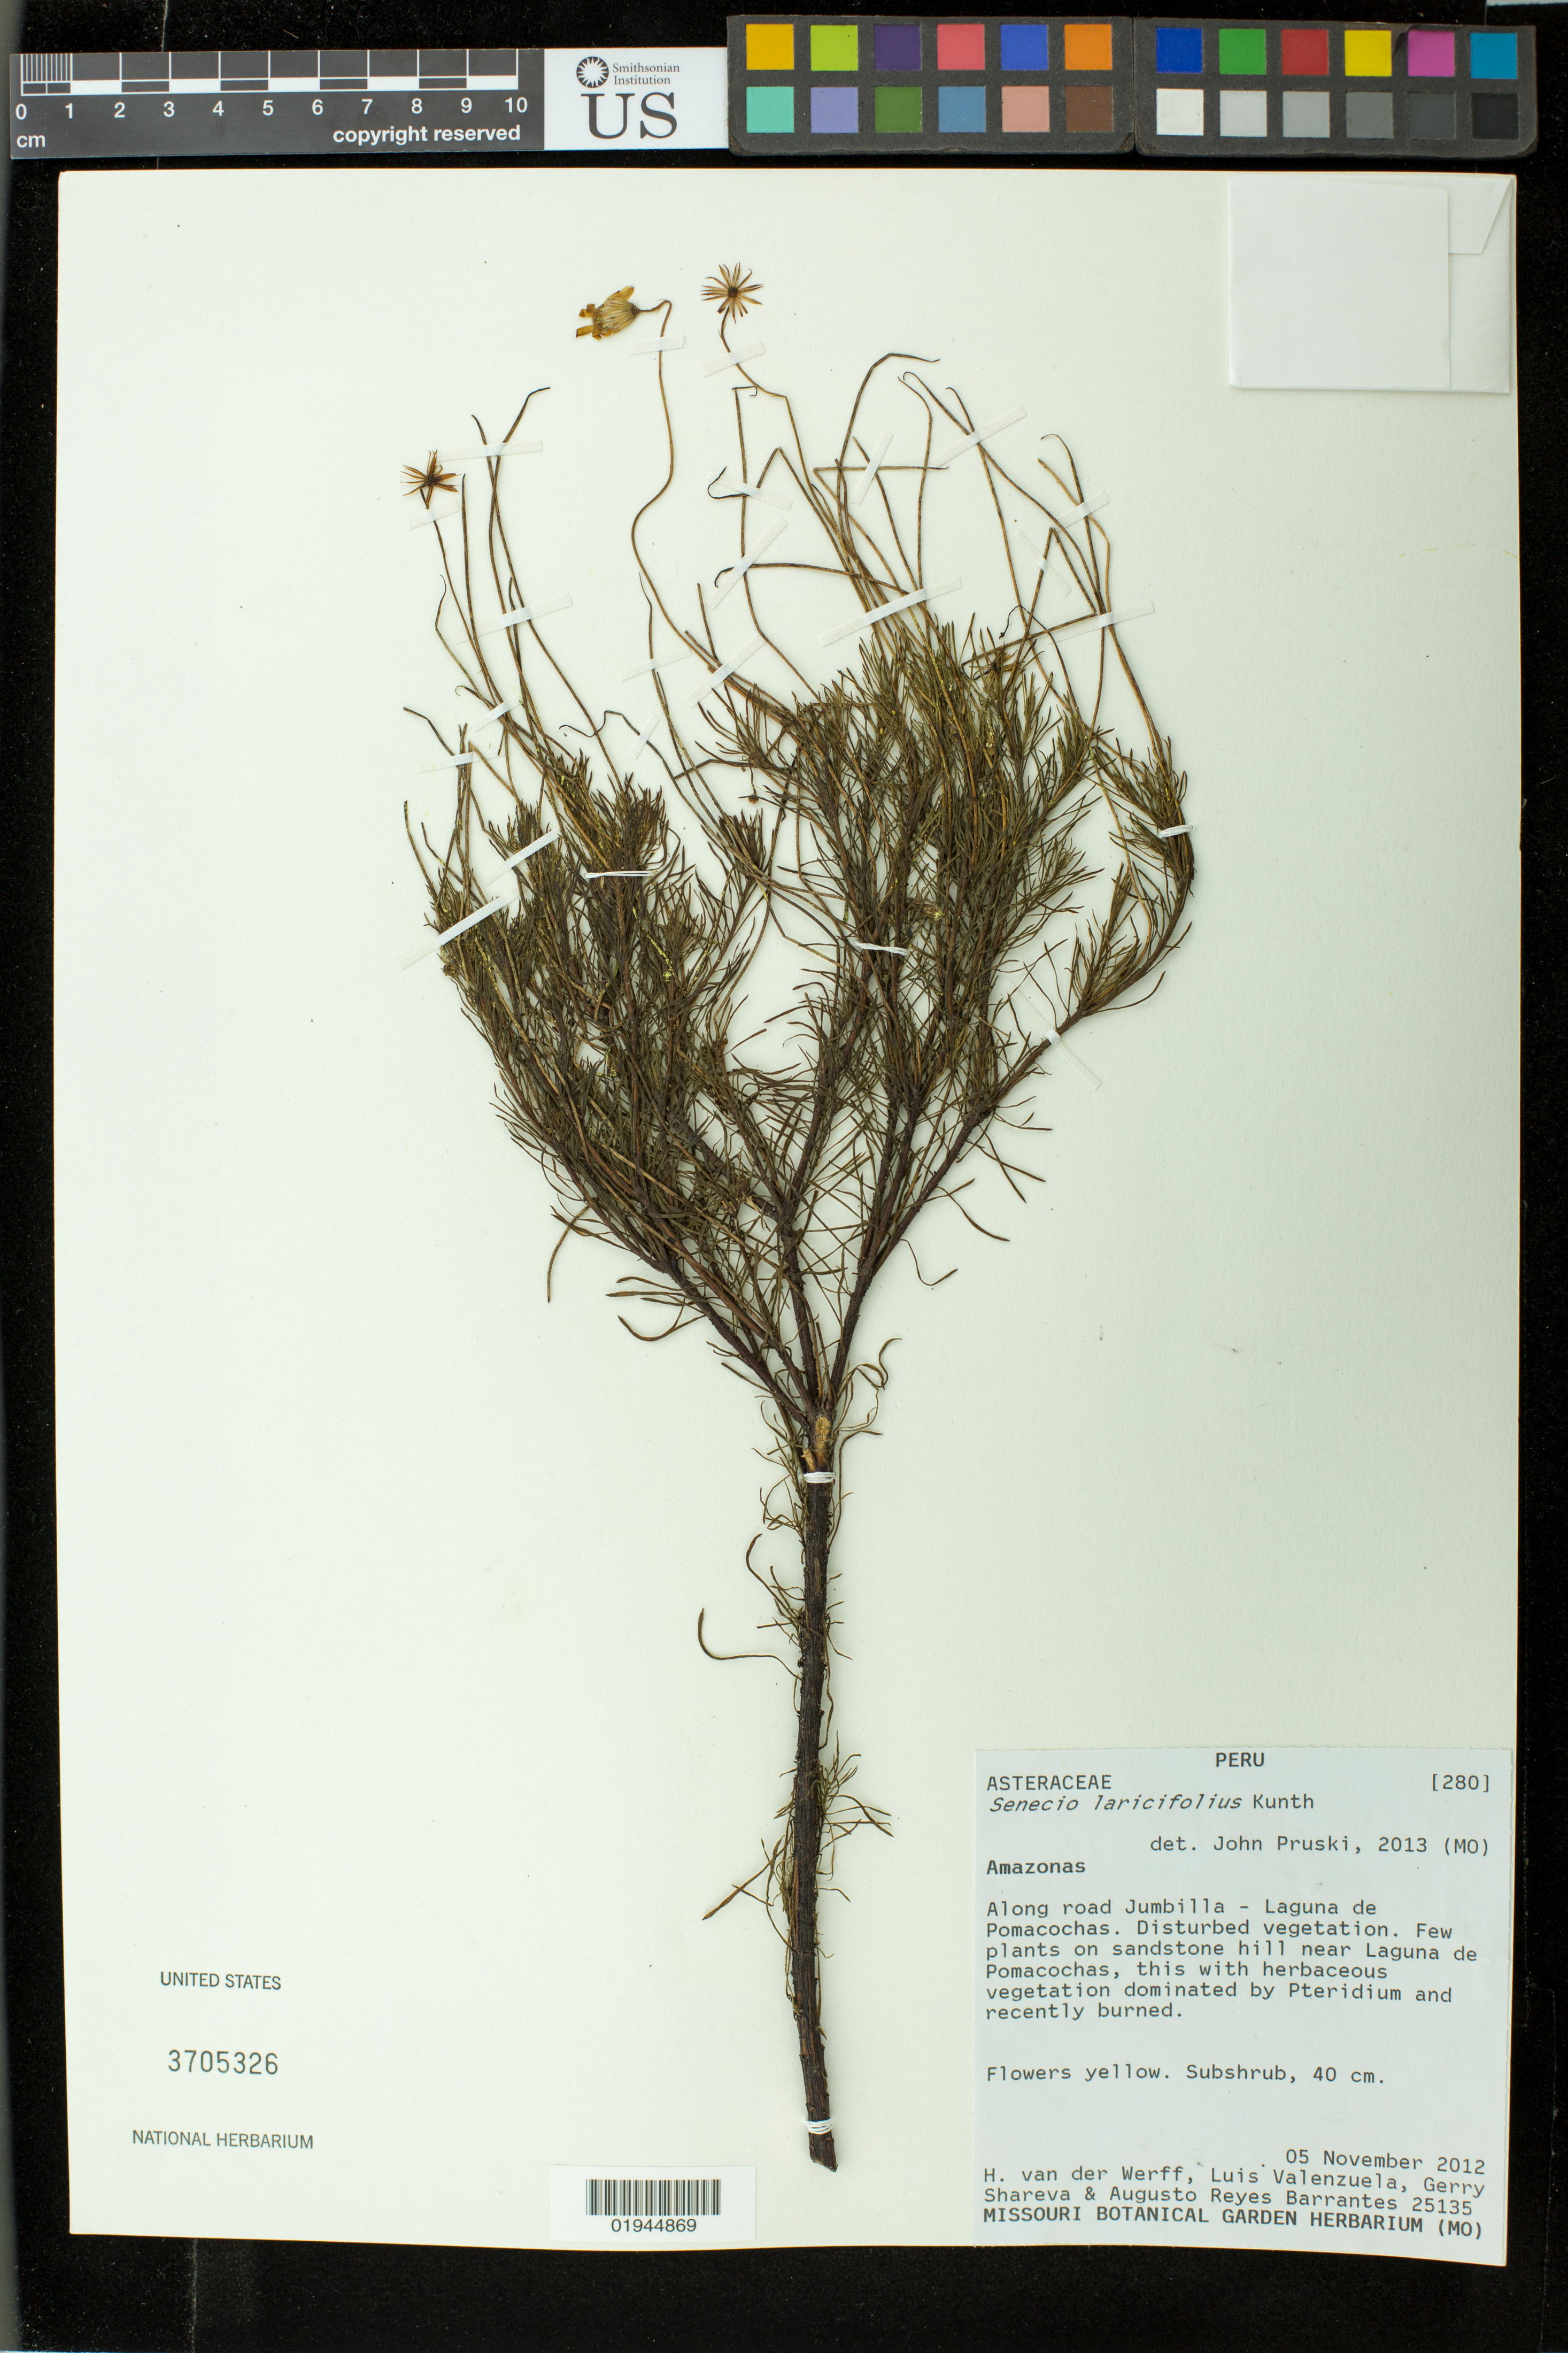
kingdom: Plantae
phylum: Tracheophyta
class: Magnoliopsida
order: Asterales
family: Asteraceae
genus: Senecio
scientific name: Senecio laricifolius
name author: Kunth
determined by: Pruski, J. F.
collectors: H. van der Werff, L. Valenzuela & et al.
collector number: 25135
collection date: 2012-09-11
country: Peru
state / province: Amazonas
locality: Along road to Jumbilla - Laguna de Pomocochas.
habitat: disturbed vegetation, few plants on sandstone hill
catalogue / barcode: US 3705326